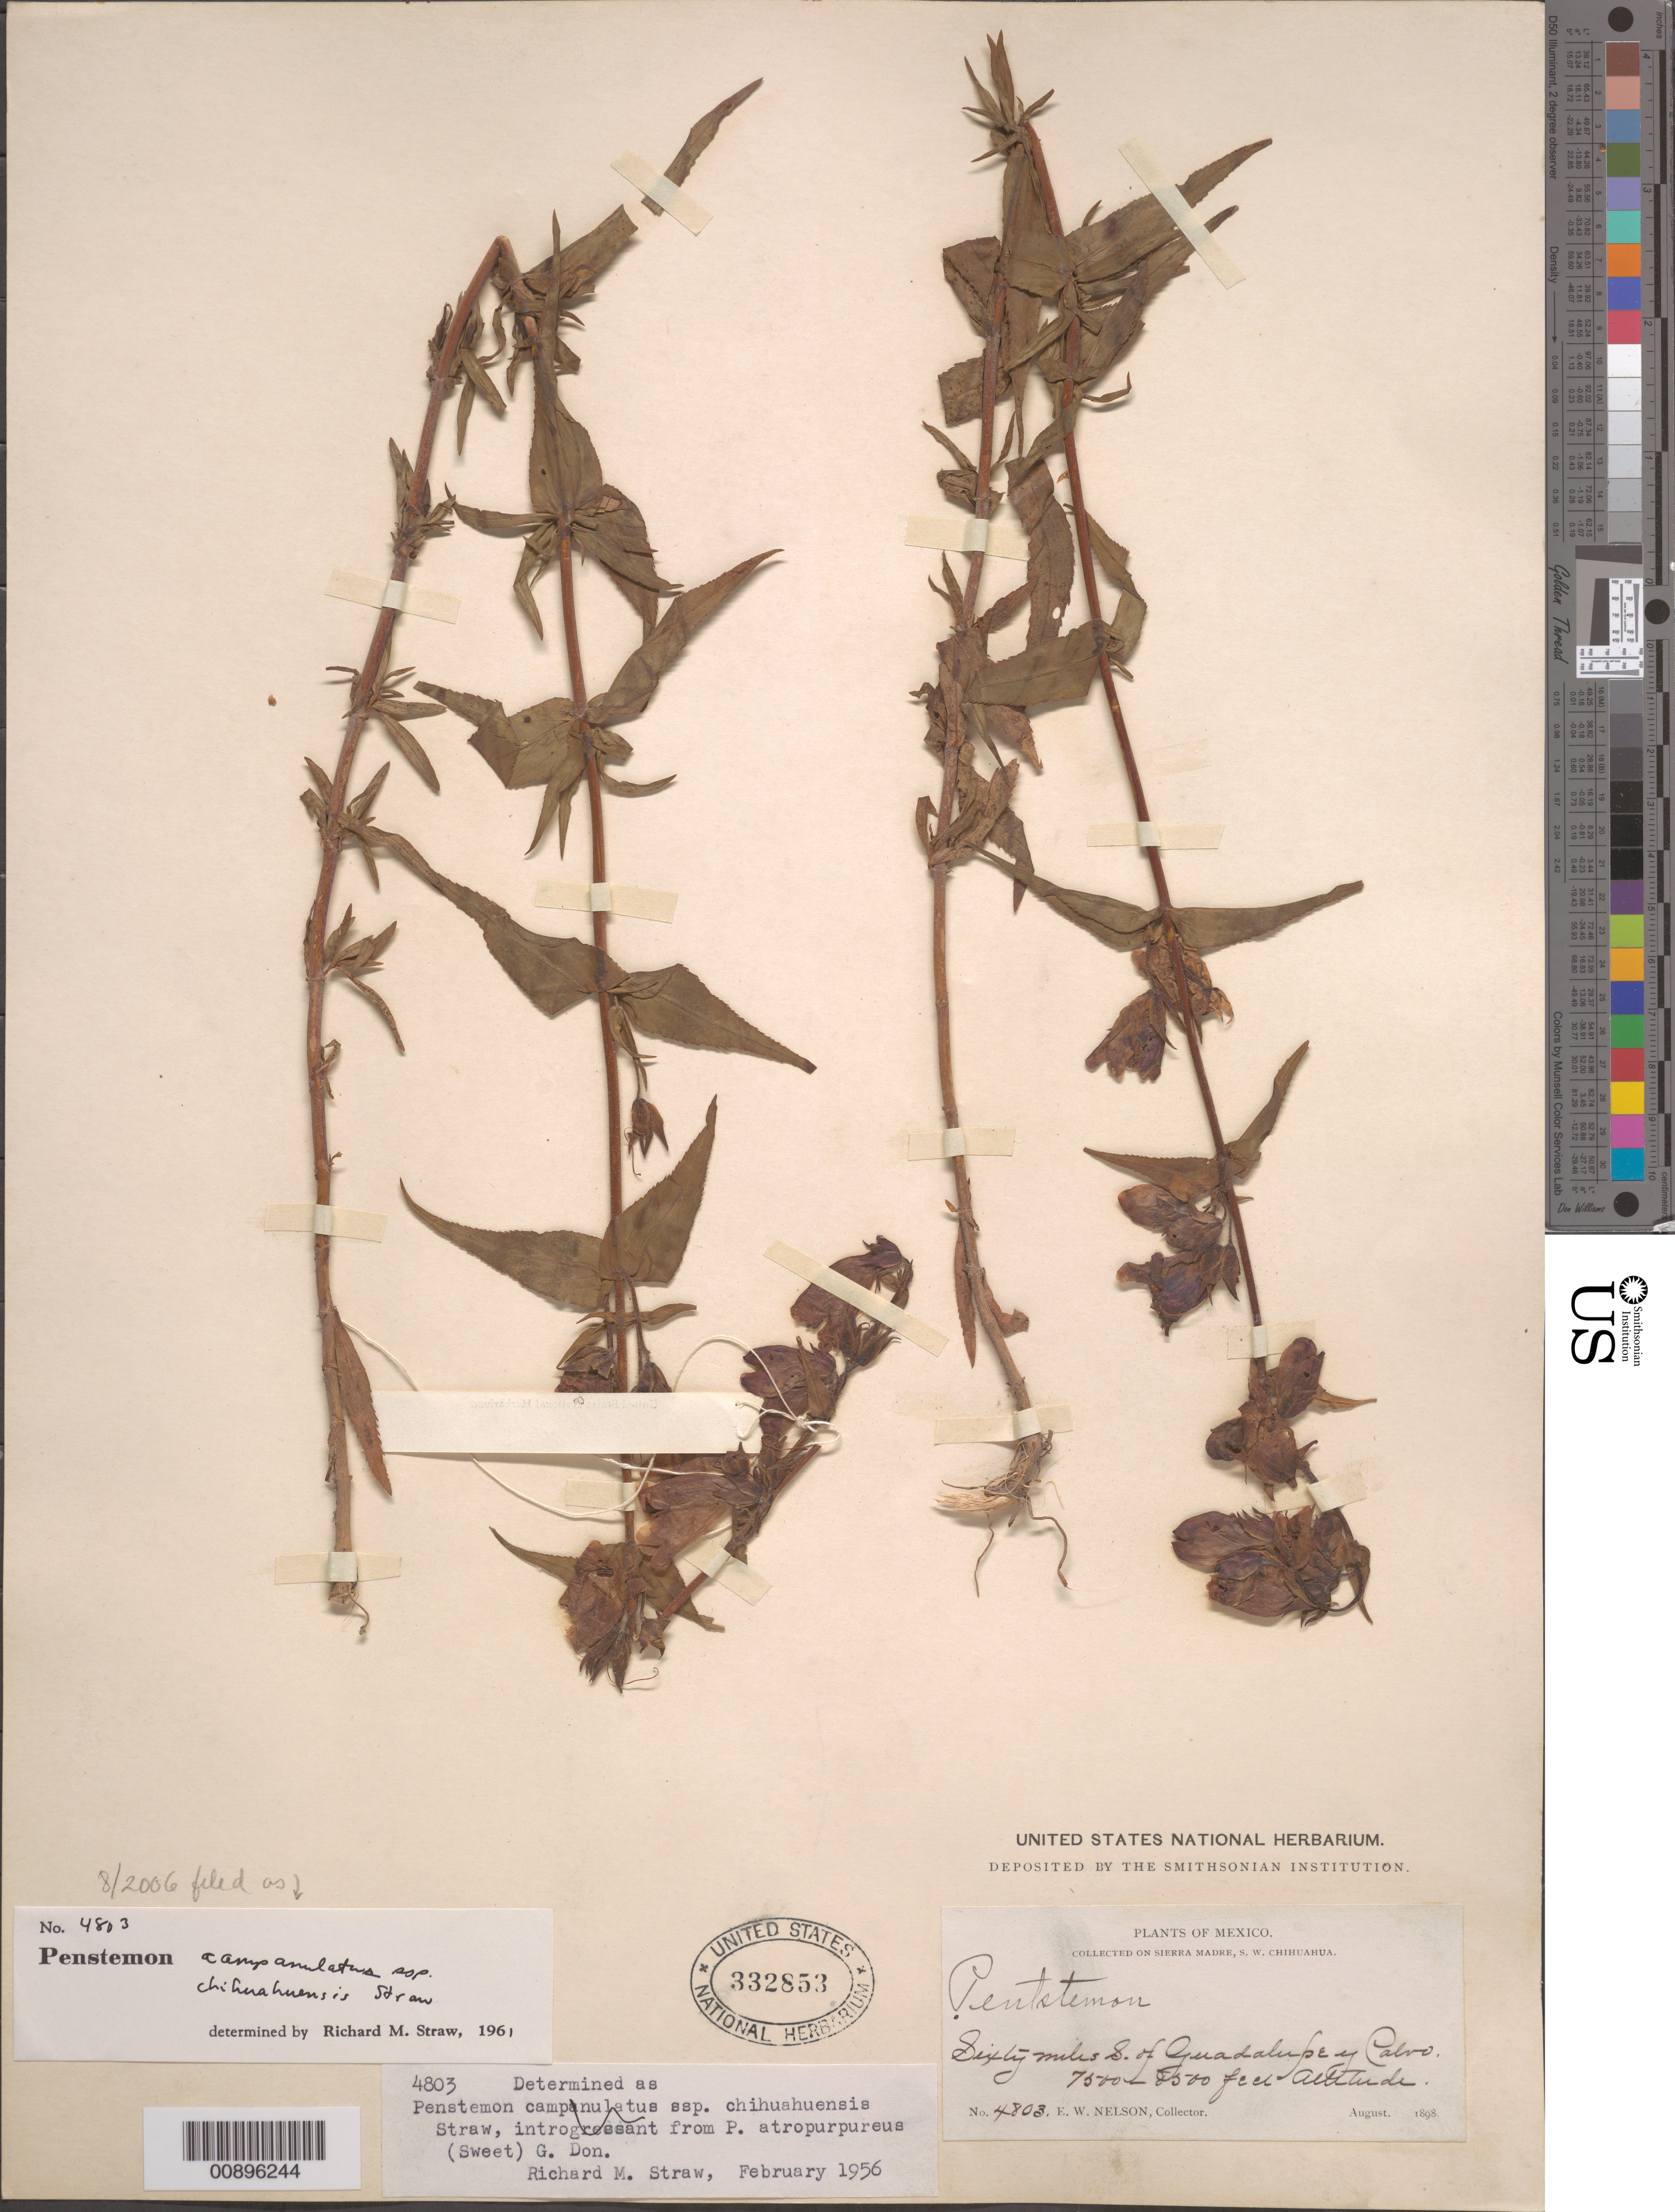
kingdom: Plantae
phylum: Tracheophyta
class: Magnoliopsida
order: Lamiales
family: Plantaginaceae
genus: Penstemon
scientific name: Penstemon campanulatus subsp. chihuahuensis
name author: Straw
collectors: E. W. Nelson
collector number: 4803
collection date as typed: Aug 1898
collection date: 1898-08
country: Mexico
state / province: Chihuahua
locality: Sixty miles S of Guadalupe y Calvo. Sierra Madre, SW Chihuahua.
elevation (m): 2286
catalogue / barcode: US 332853